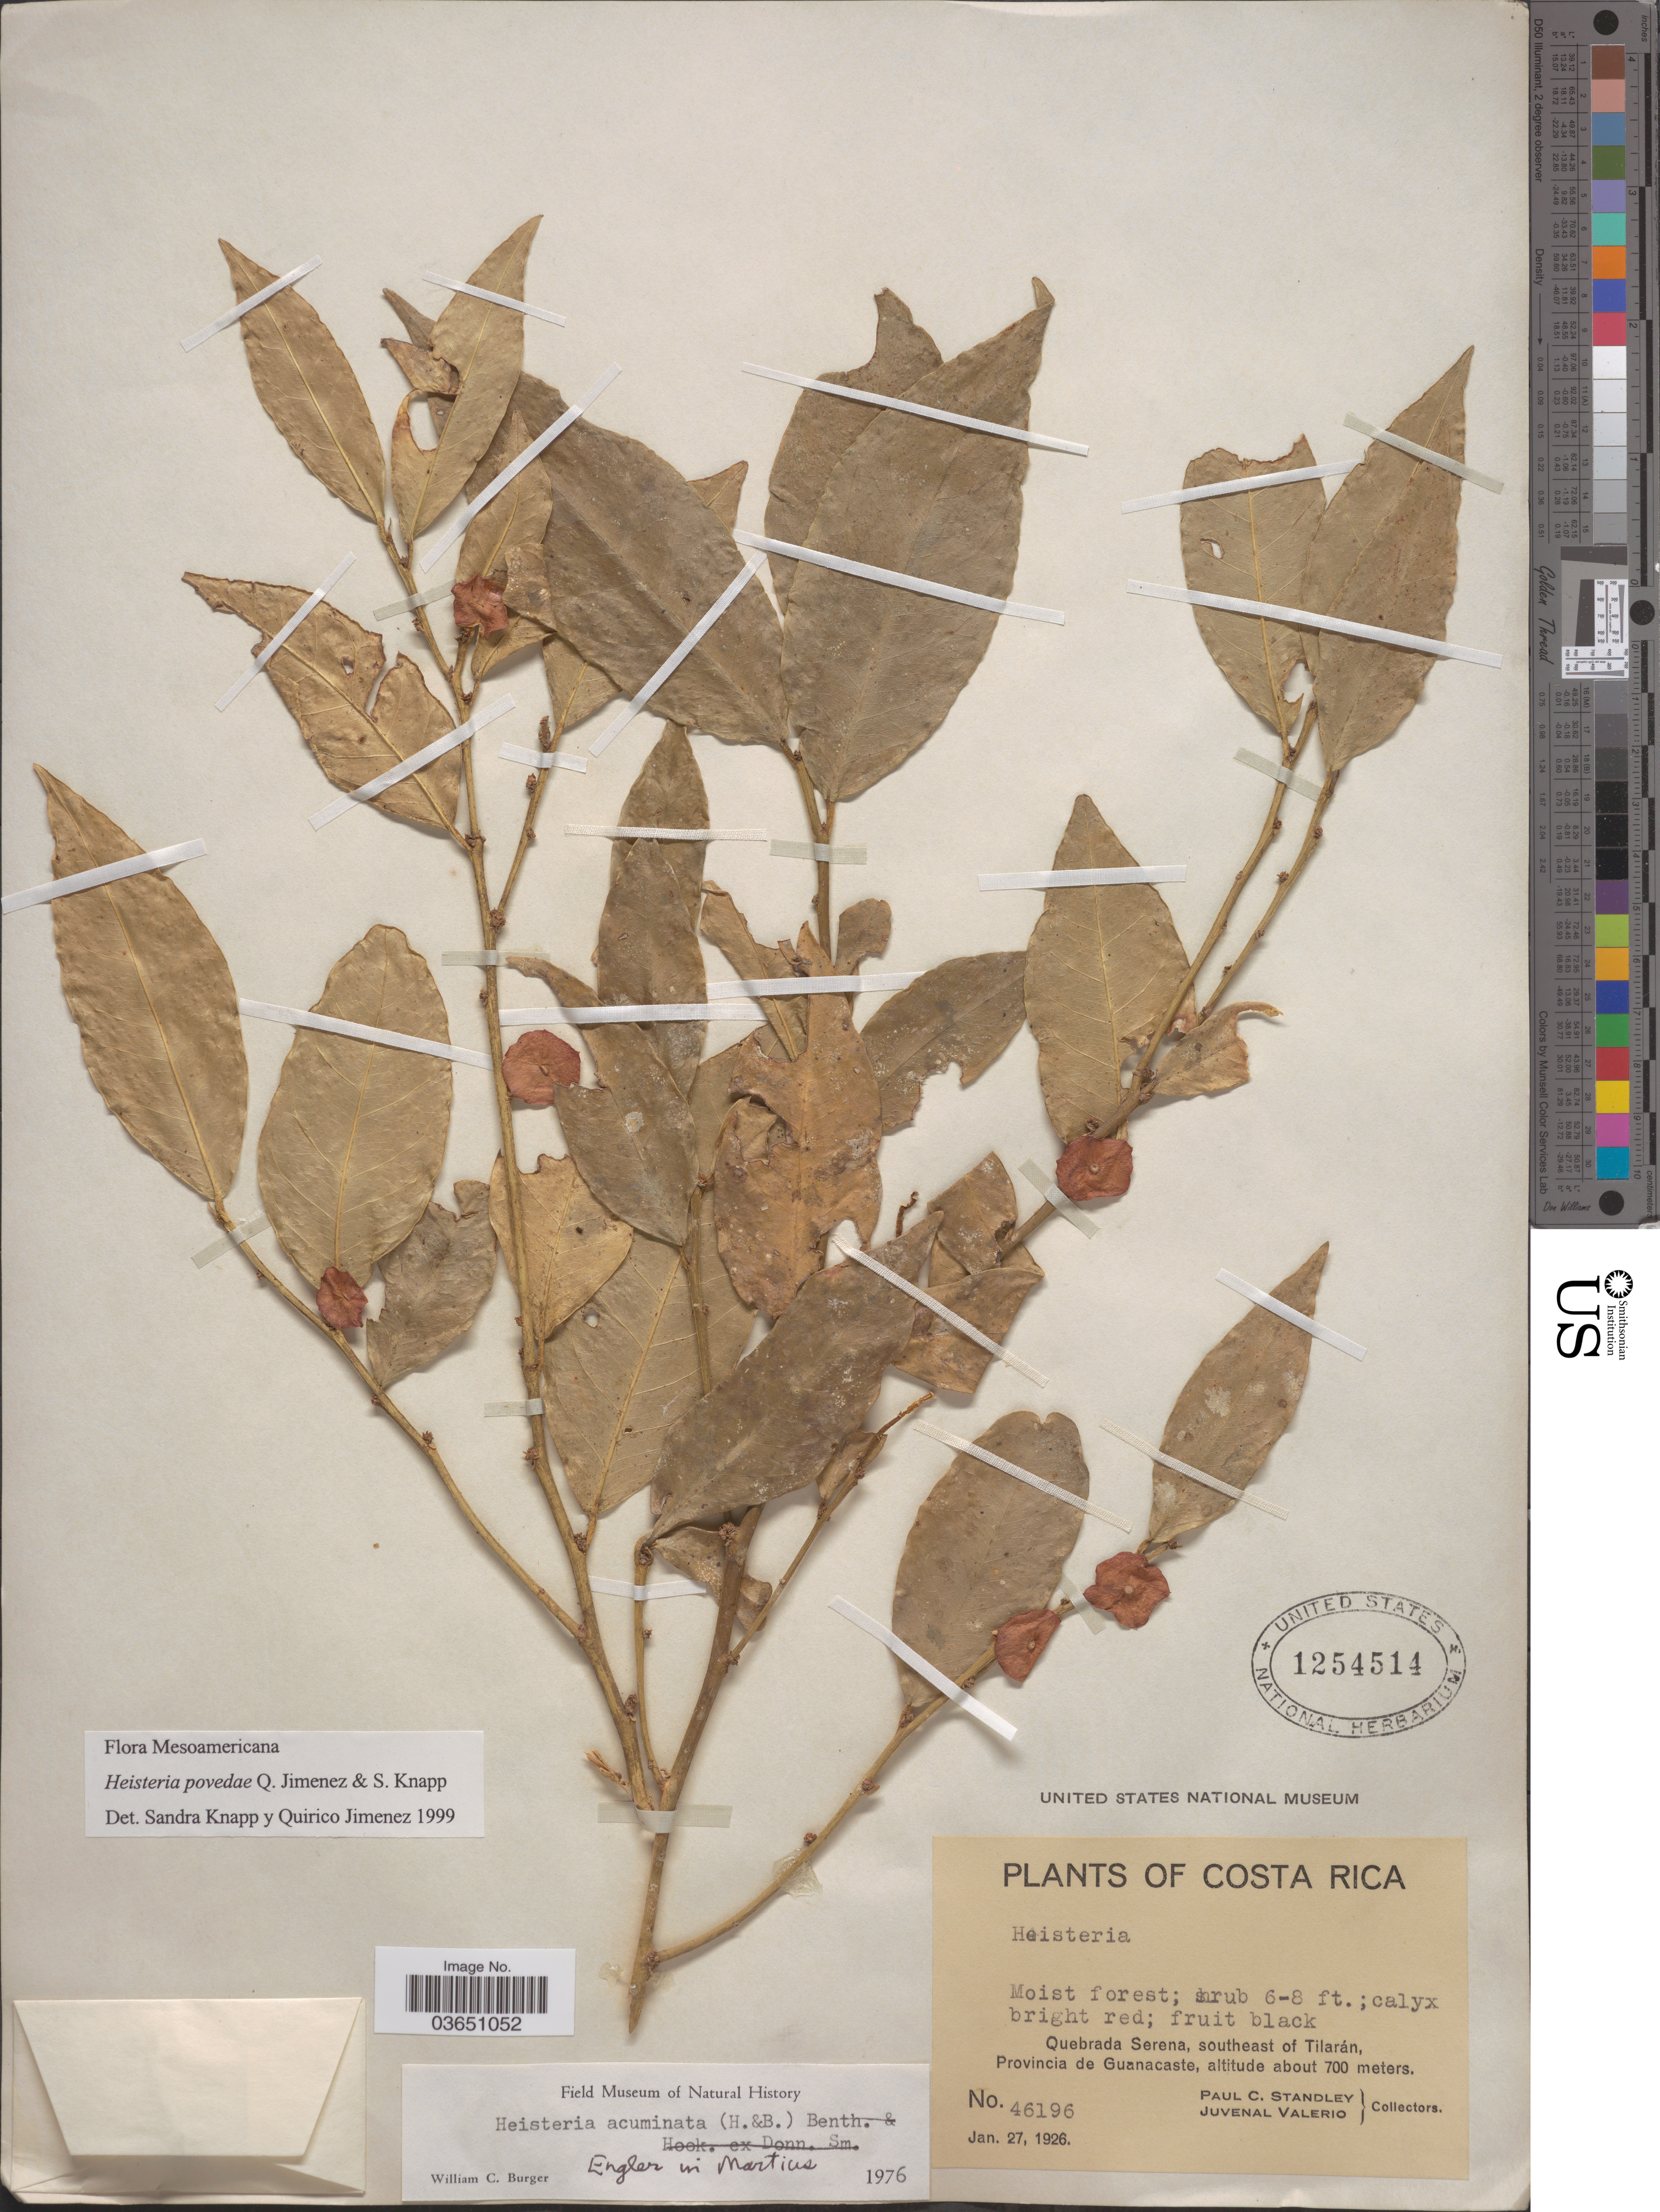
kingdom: Plantae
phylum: Tracheophyta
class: Magnoliopsida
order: Santalales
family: Erythropalaceae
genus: Heisteria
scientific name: Heisteria povedae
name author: Q. Jiménez & S. Knapp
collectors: P. C. Standley & J. Valerio R.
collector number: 46196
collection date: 1926-01-27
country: Costa Rica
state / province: Guanacaste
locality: Quebrada Serena, southeast of Tilarán.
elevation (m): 700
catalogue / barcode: US 1254514